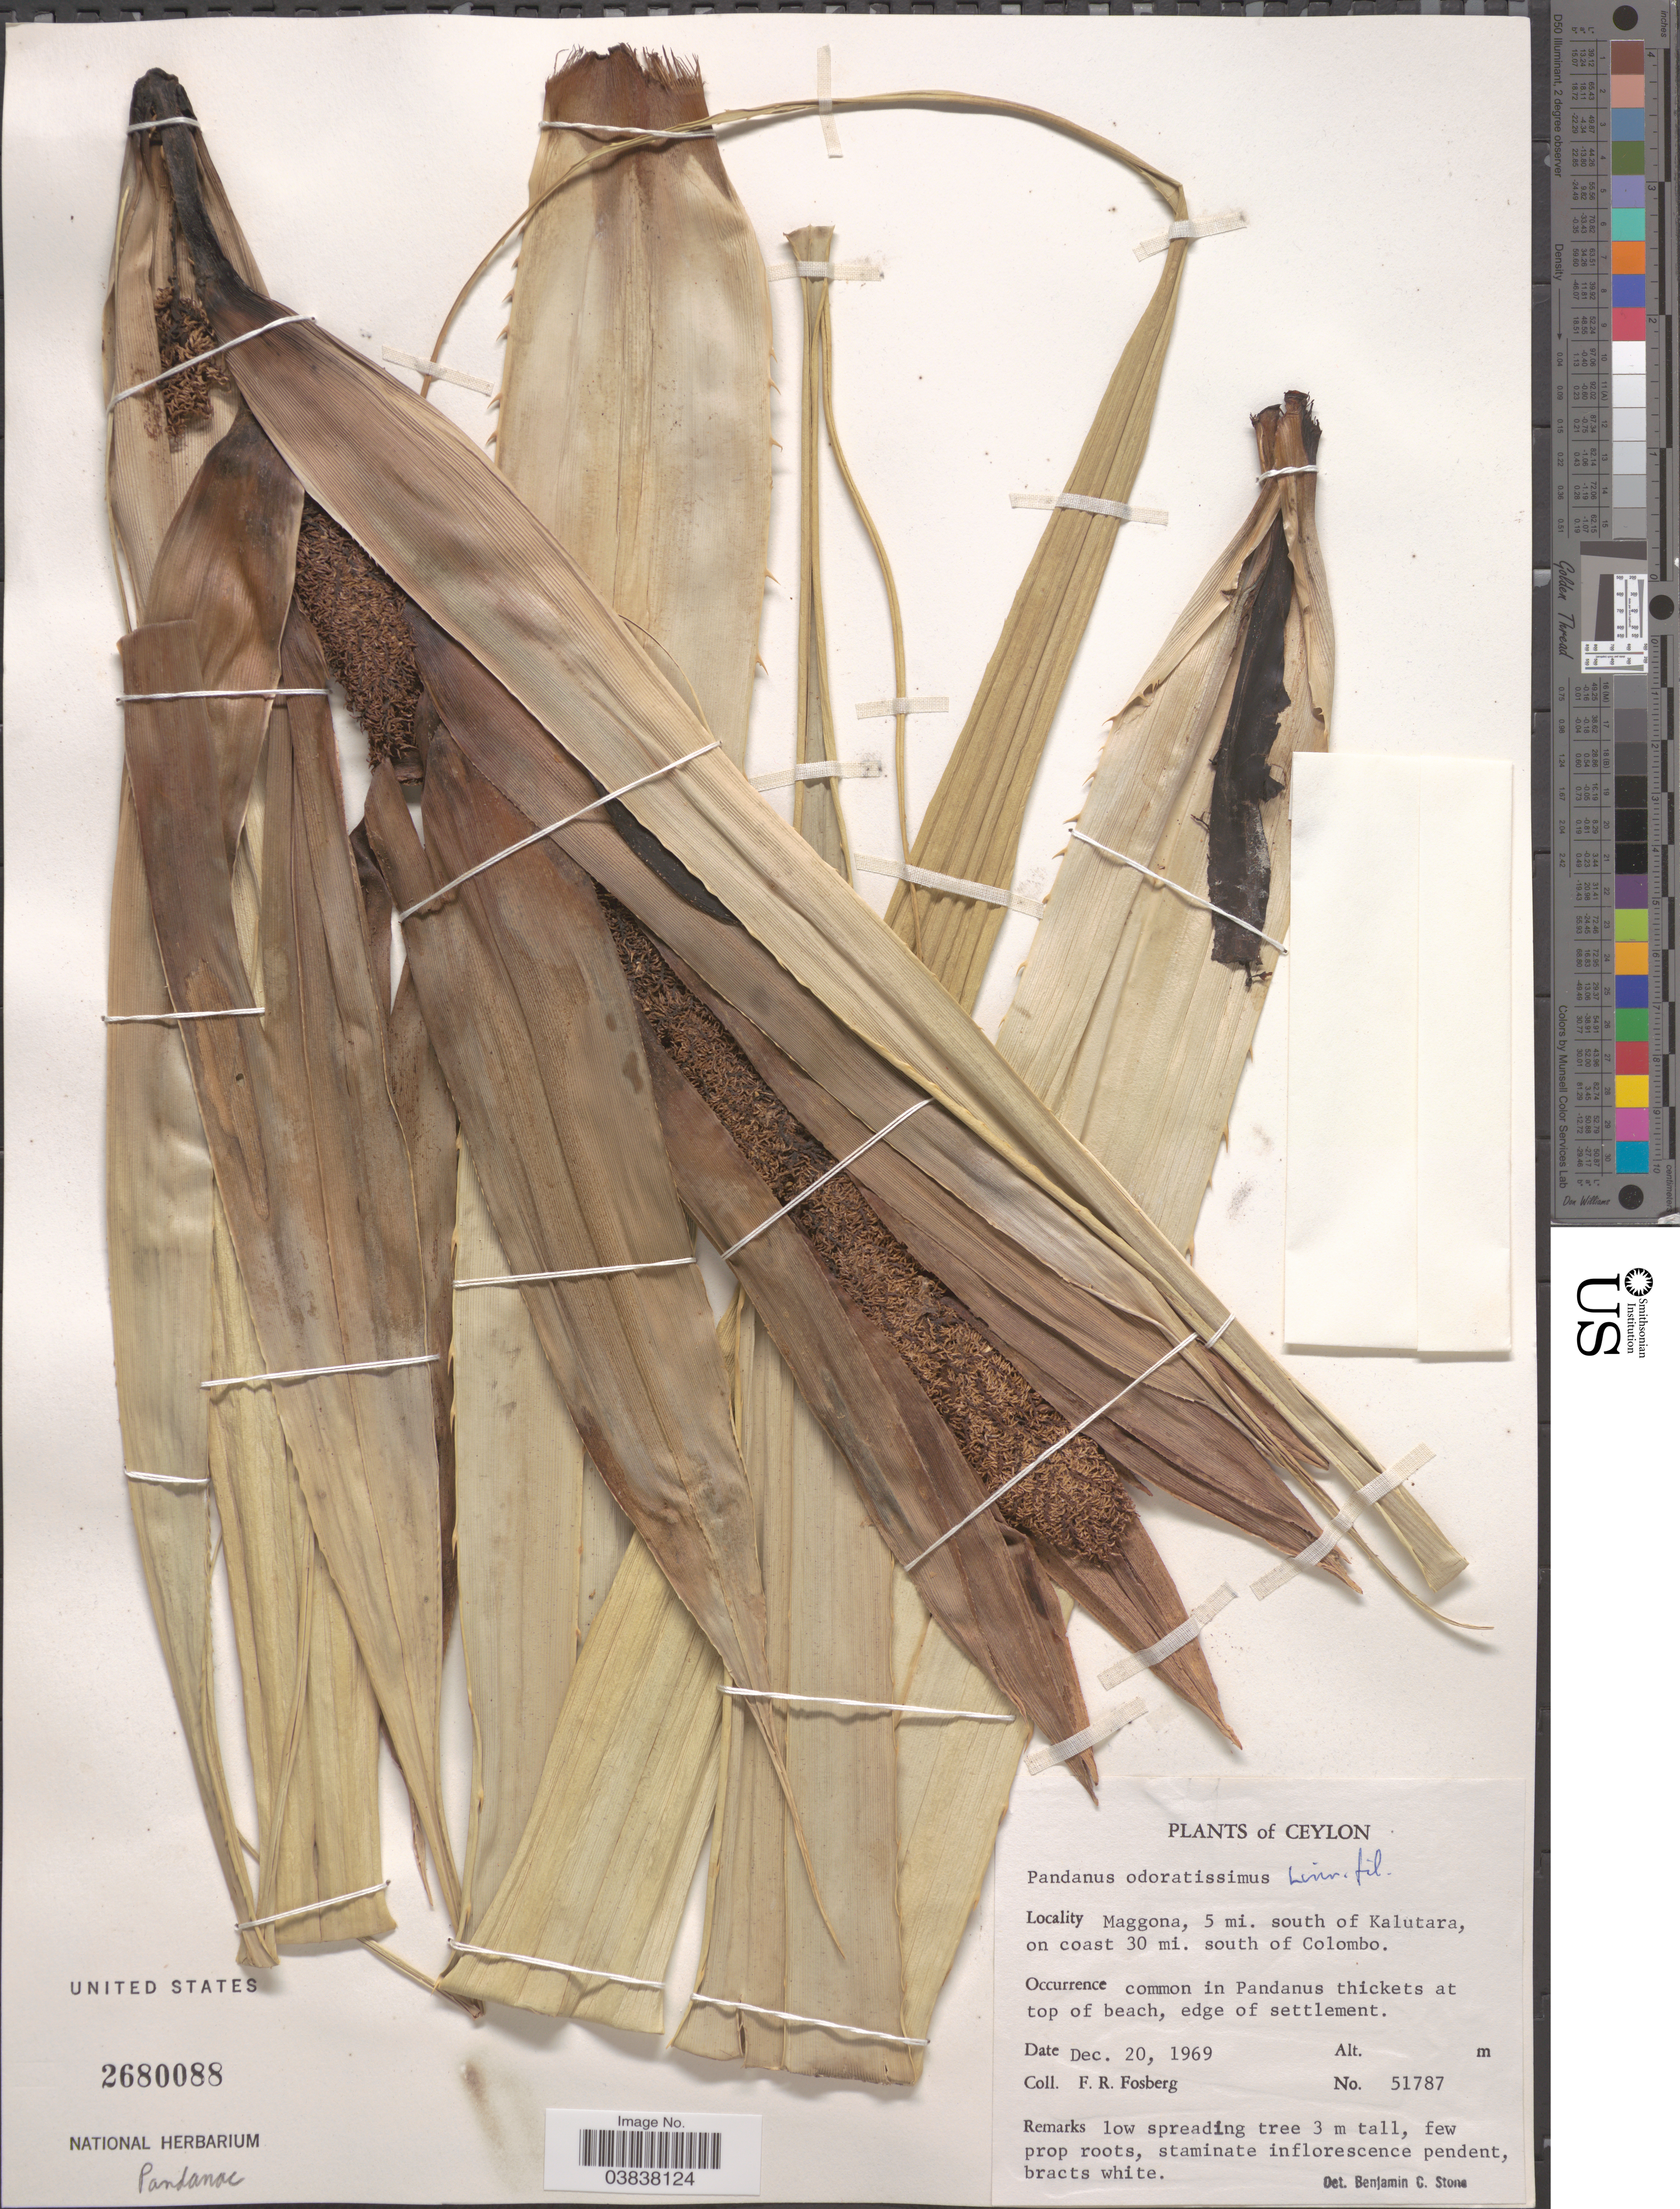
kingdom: Plantae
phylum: Tracheophyta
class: Liliopsida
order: Pandanales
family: Pandanaceae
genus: Pandanus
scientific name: Pandanus odoratissimus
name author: L. f.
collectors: F. R. Fosberg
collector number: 51787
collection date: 1969-11-20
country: Sri Lanka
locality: Ceylon. Maggona, 5 mi. south of Kalutara, on coast 30 mi. south of Colombo. In Pandanus thickets at top of beach, edge of settlement.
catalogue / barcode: US 2680088